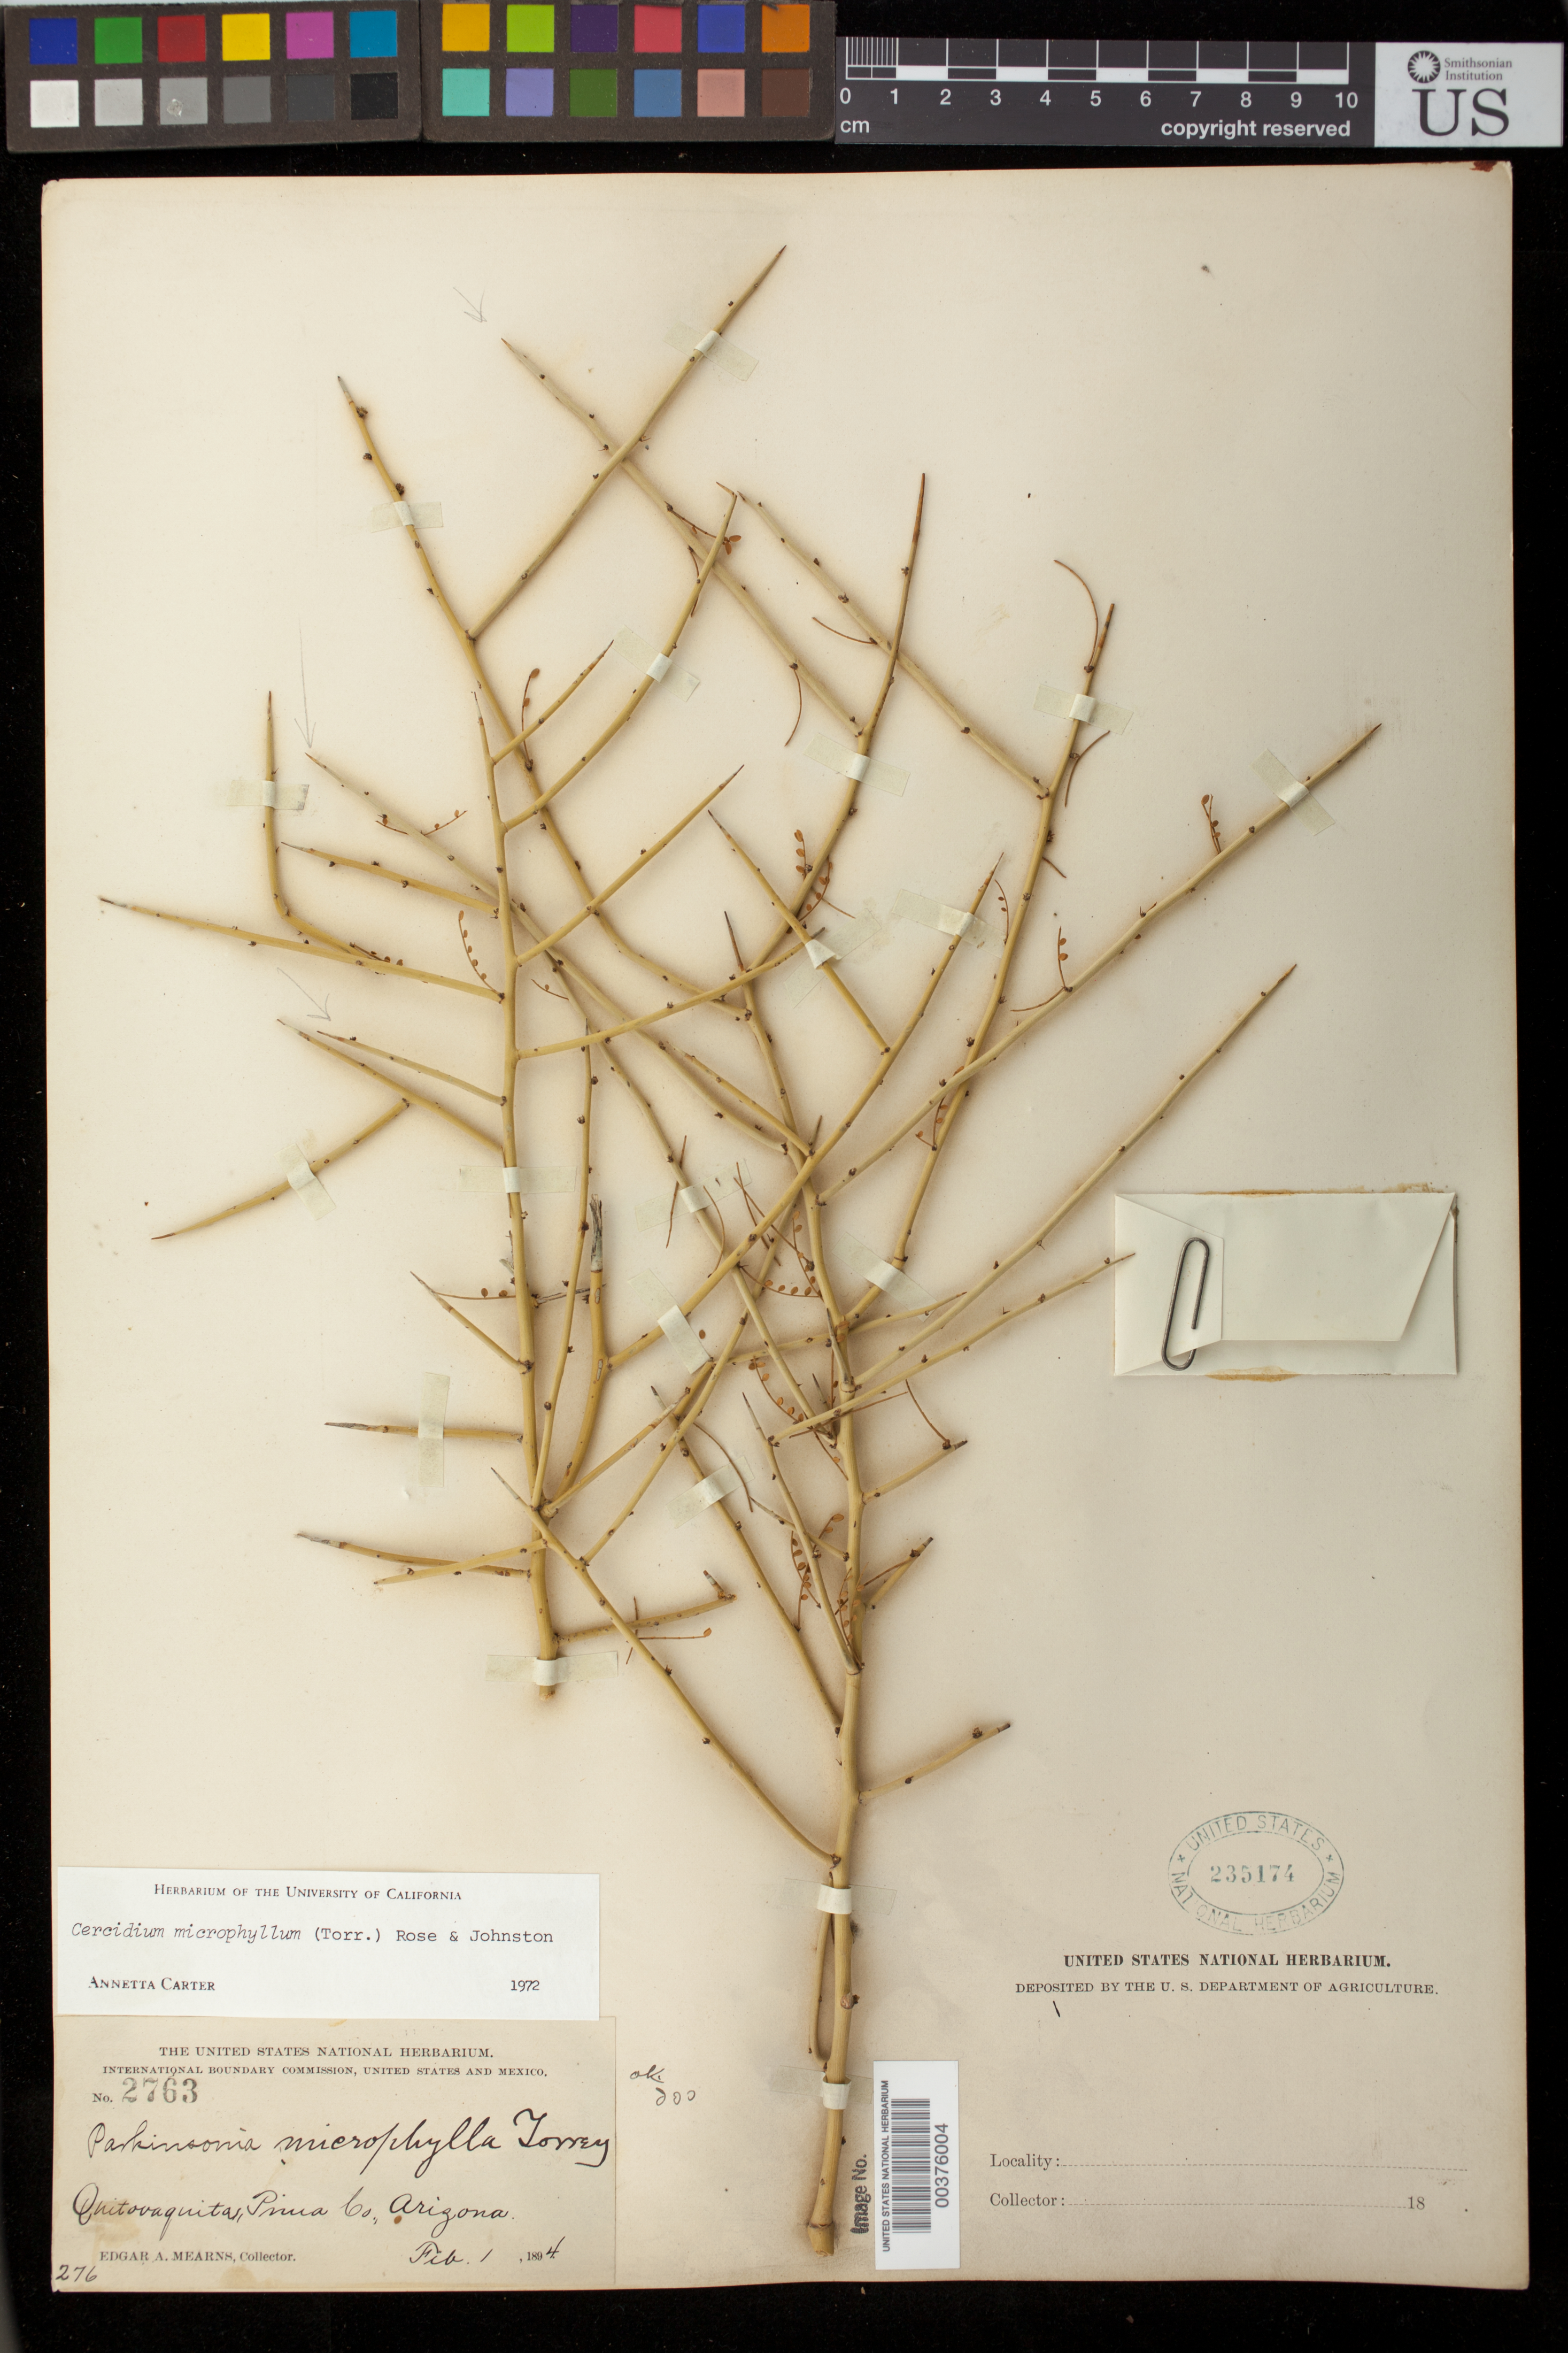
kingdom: Plantae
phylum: Tracheophyta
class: Magnoliopsida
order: Fabales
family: Fabaceae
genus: Parkinsonia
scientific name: Parkinsonia microphylla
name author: Torr.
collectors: E. A. Mearns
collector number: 2763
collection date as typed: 01 Feb 1894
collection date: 1894-02-01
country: United States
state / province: Arizona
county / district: Pima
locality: Quitovaquita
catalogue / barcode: US 235174